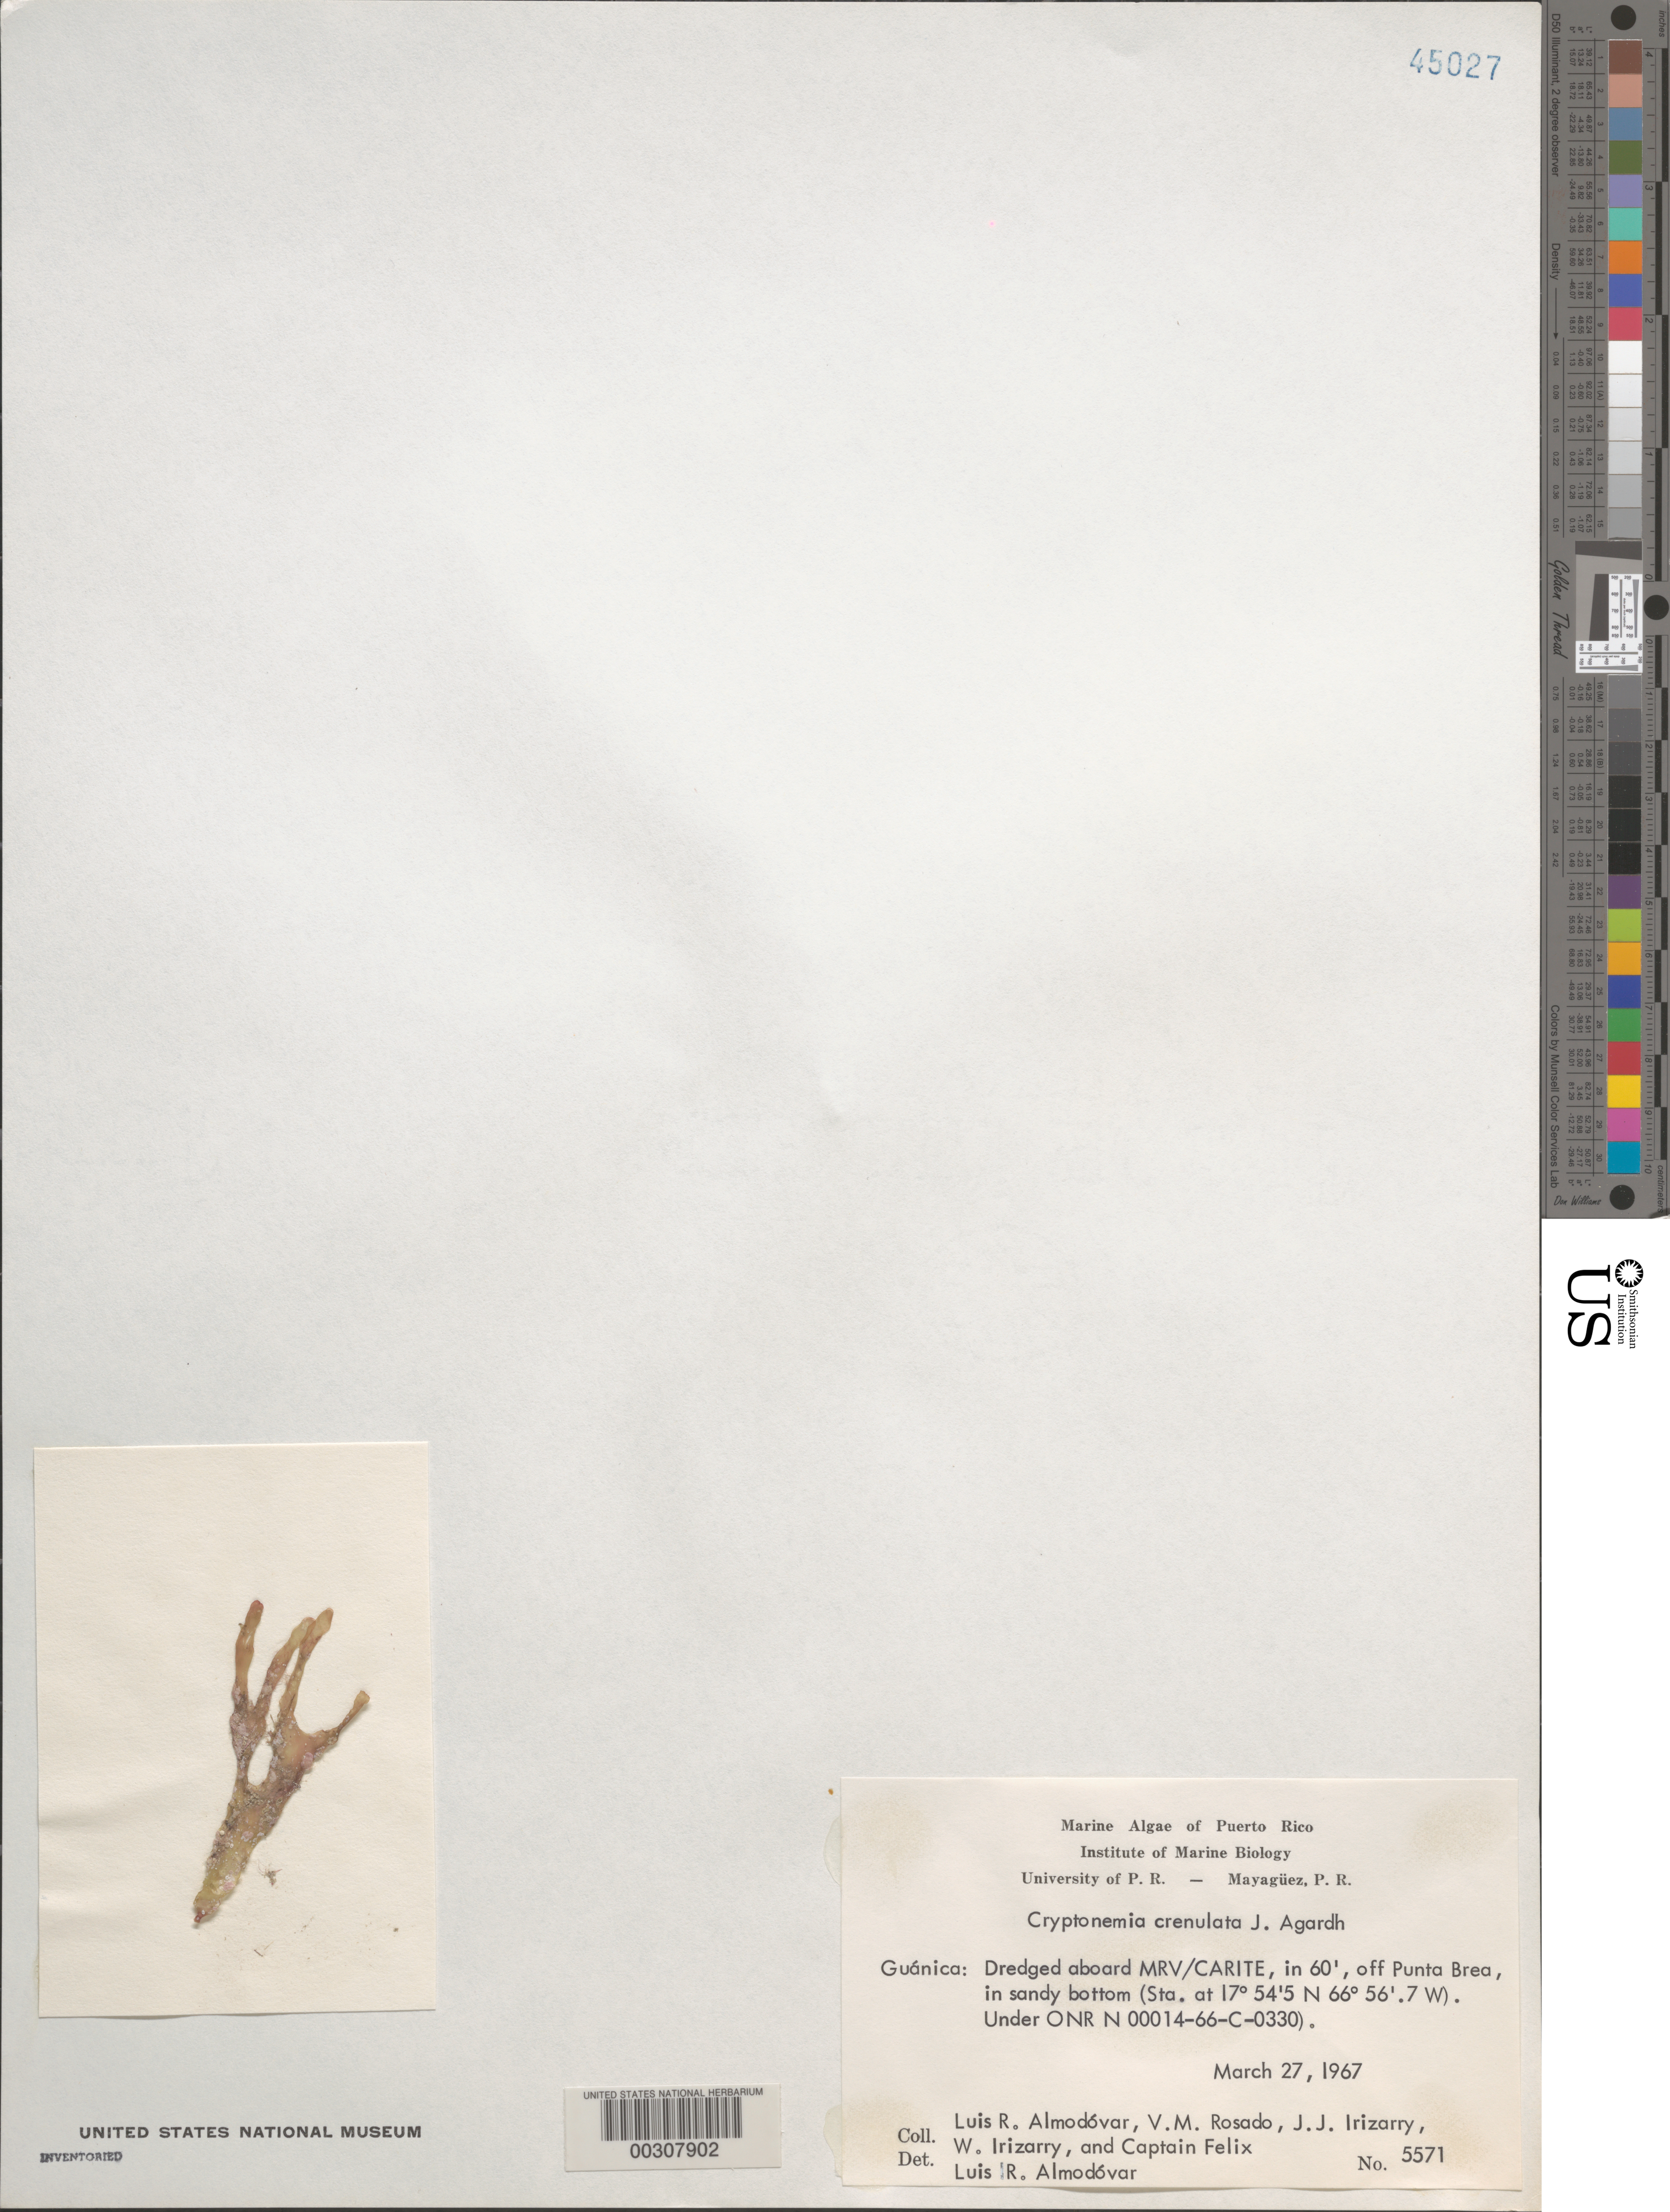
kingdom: Plantae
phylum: Rhodophyta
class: Florideophyceae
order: Halymeniales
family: Halymeniaceae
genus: Cryptonemia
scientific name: Cryptonemia crenulata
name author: (J. Agardh) J. Agardh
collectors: L. Almodovar, V. Rosado, J. Irizarry, W. Irrizarry & C. Felix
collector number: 5571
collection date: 1967-03-27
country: Puerto Rico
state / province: Guánica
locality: Dredged aboard MRV/CARITE, in 60', off Punta Brea, in sandy bottom. Under ONR N 00014-66-C-0330).